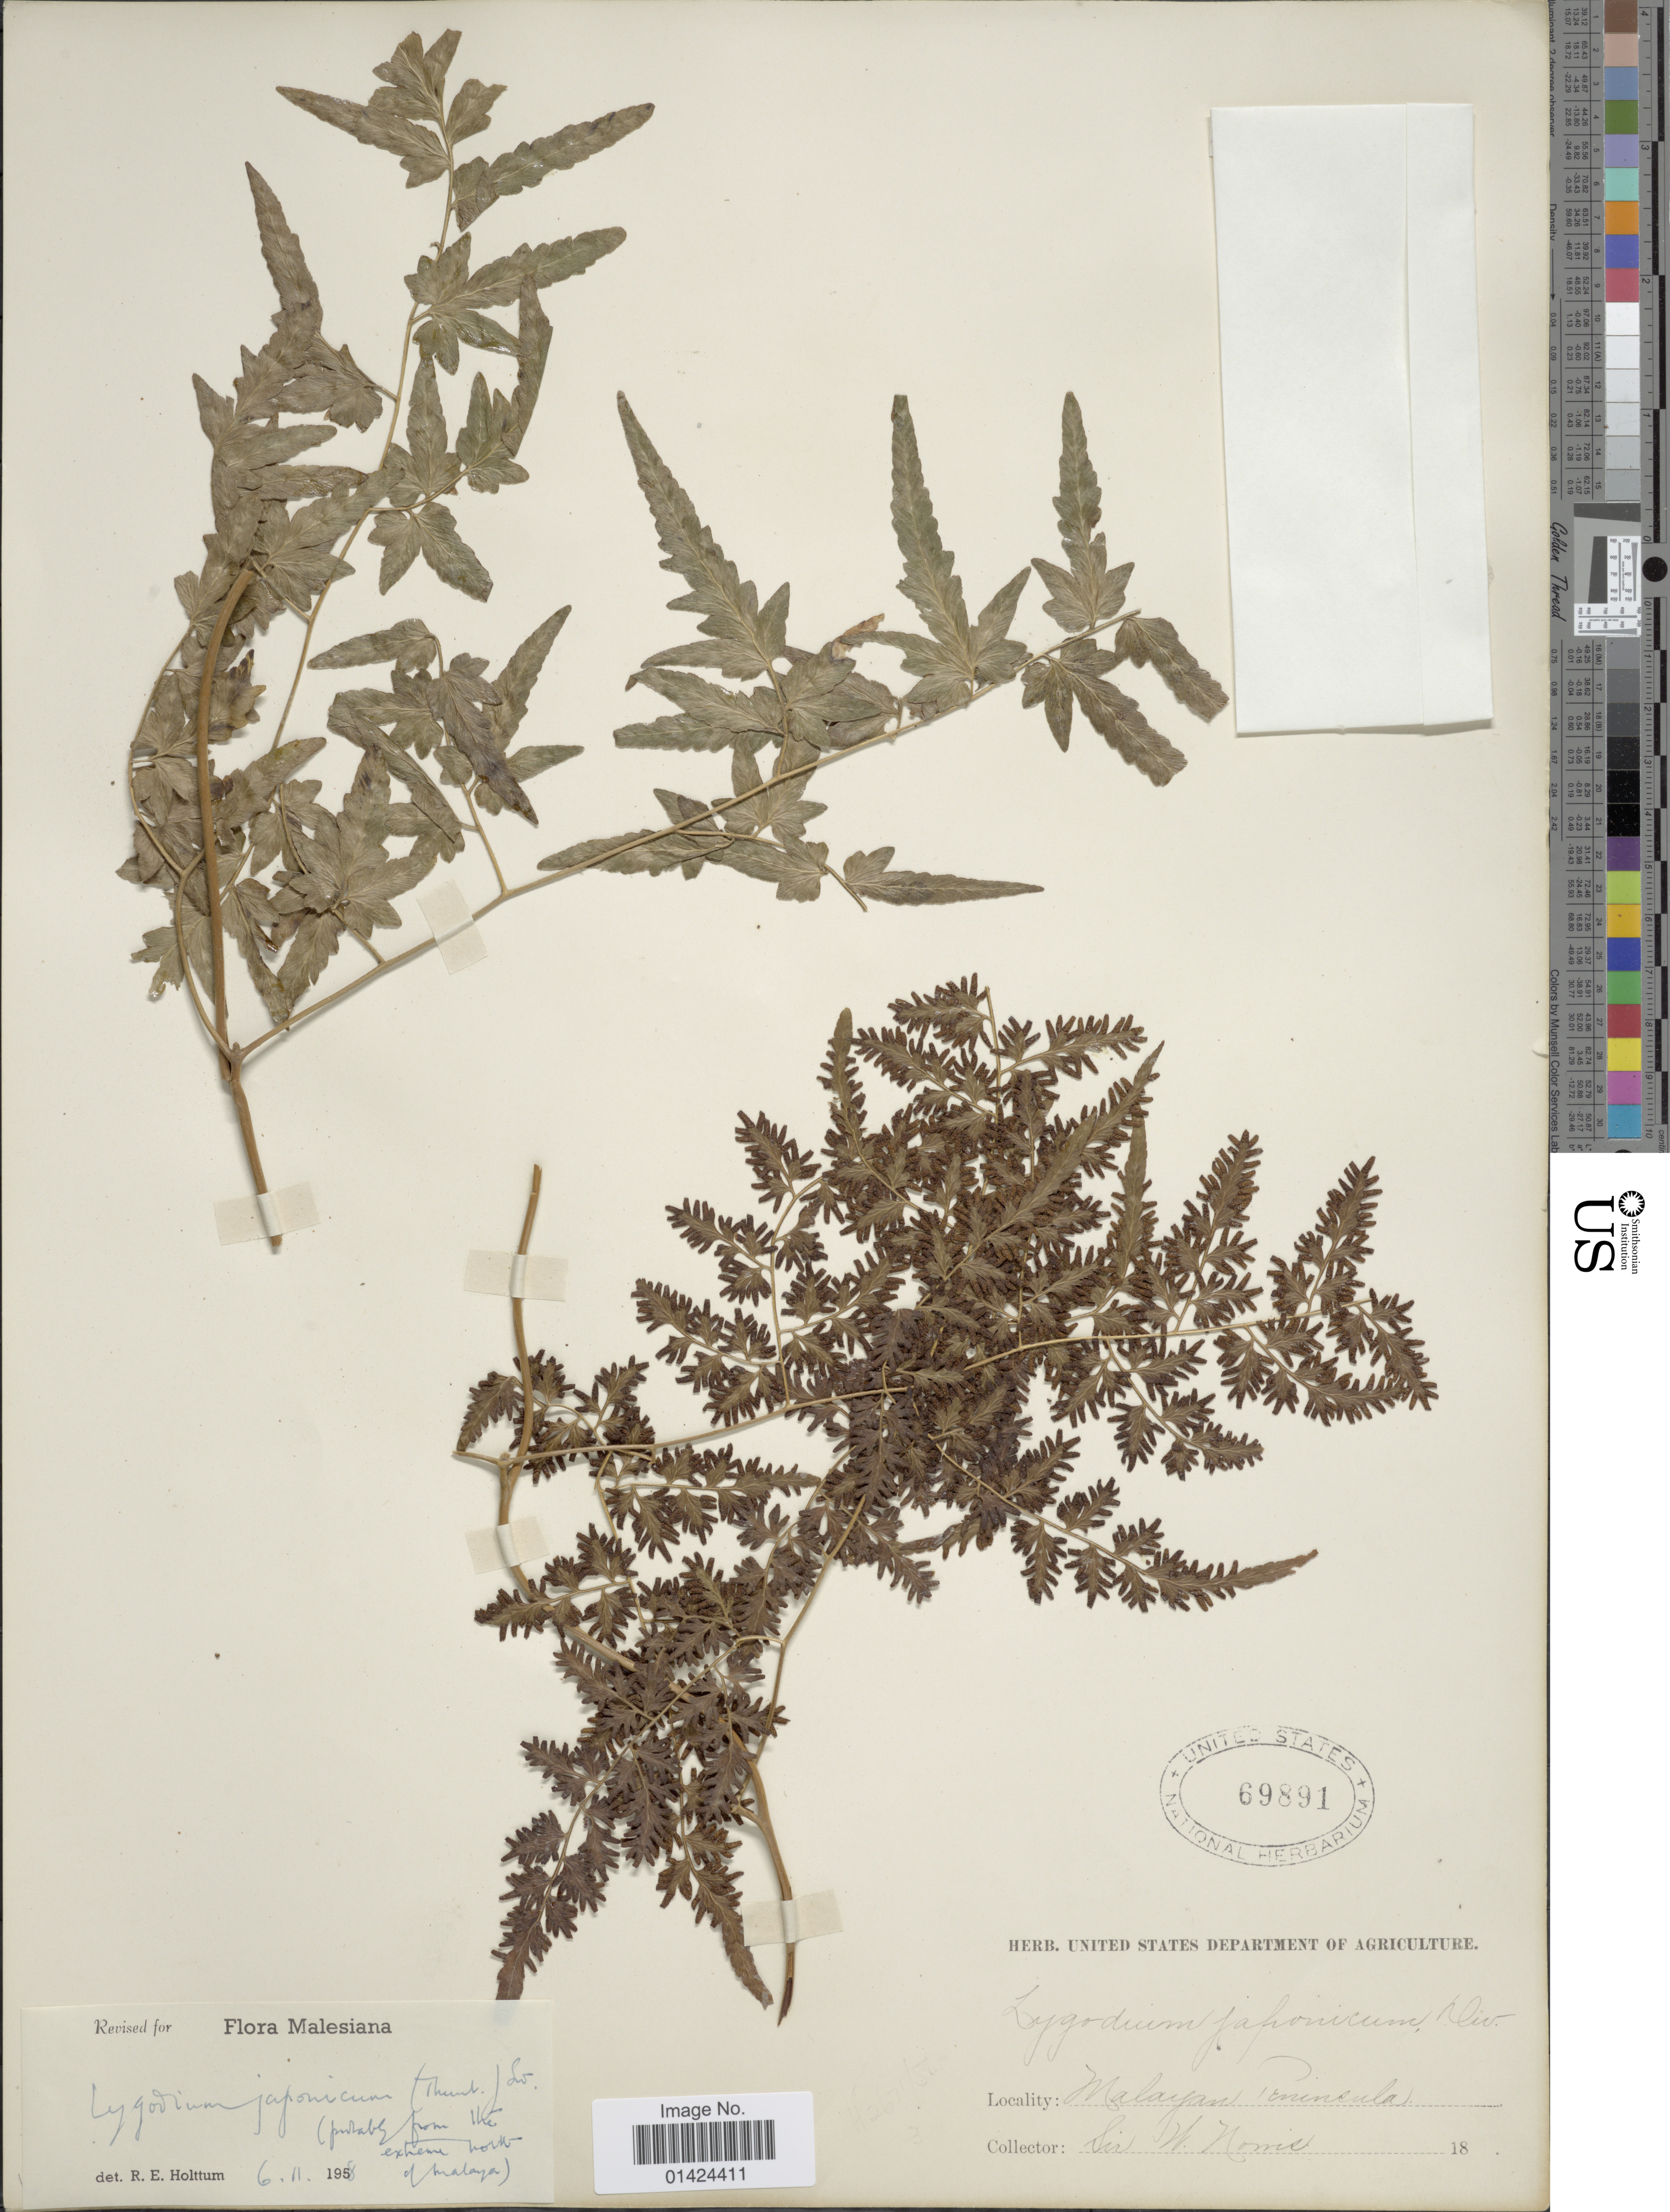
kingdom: Plantae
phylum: Tracheophyta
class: Polypodiopsida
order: Schizaeales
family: Lygodiaceae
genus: Lygodium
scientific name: Lygodium japonicum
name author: (Thunb.) Sw.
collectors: H. Horris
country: Malaysia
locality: Malayan Peninsula.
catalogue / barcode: US 69891